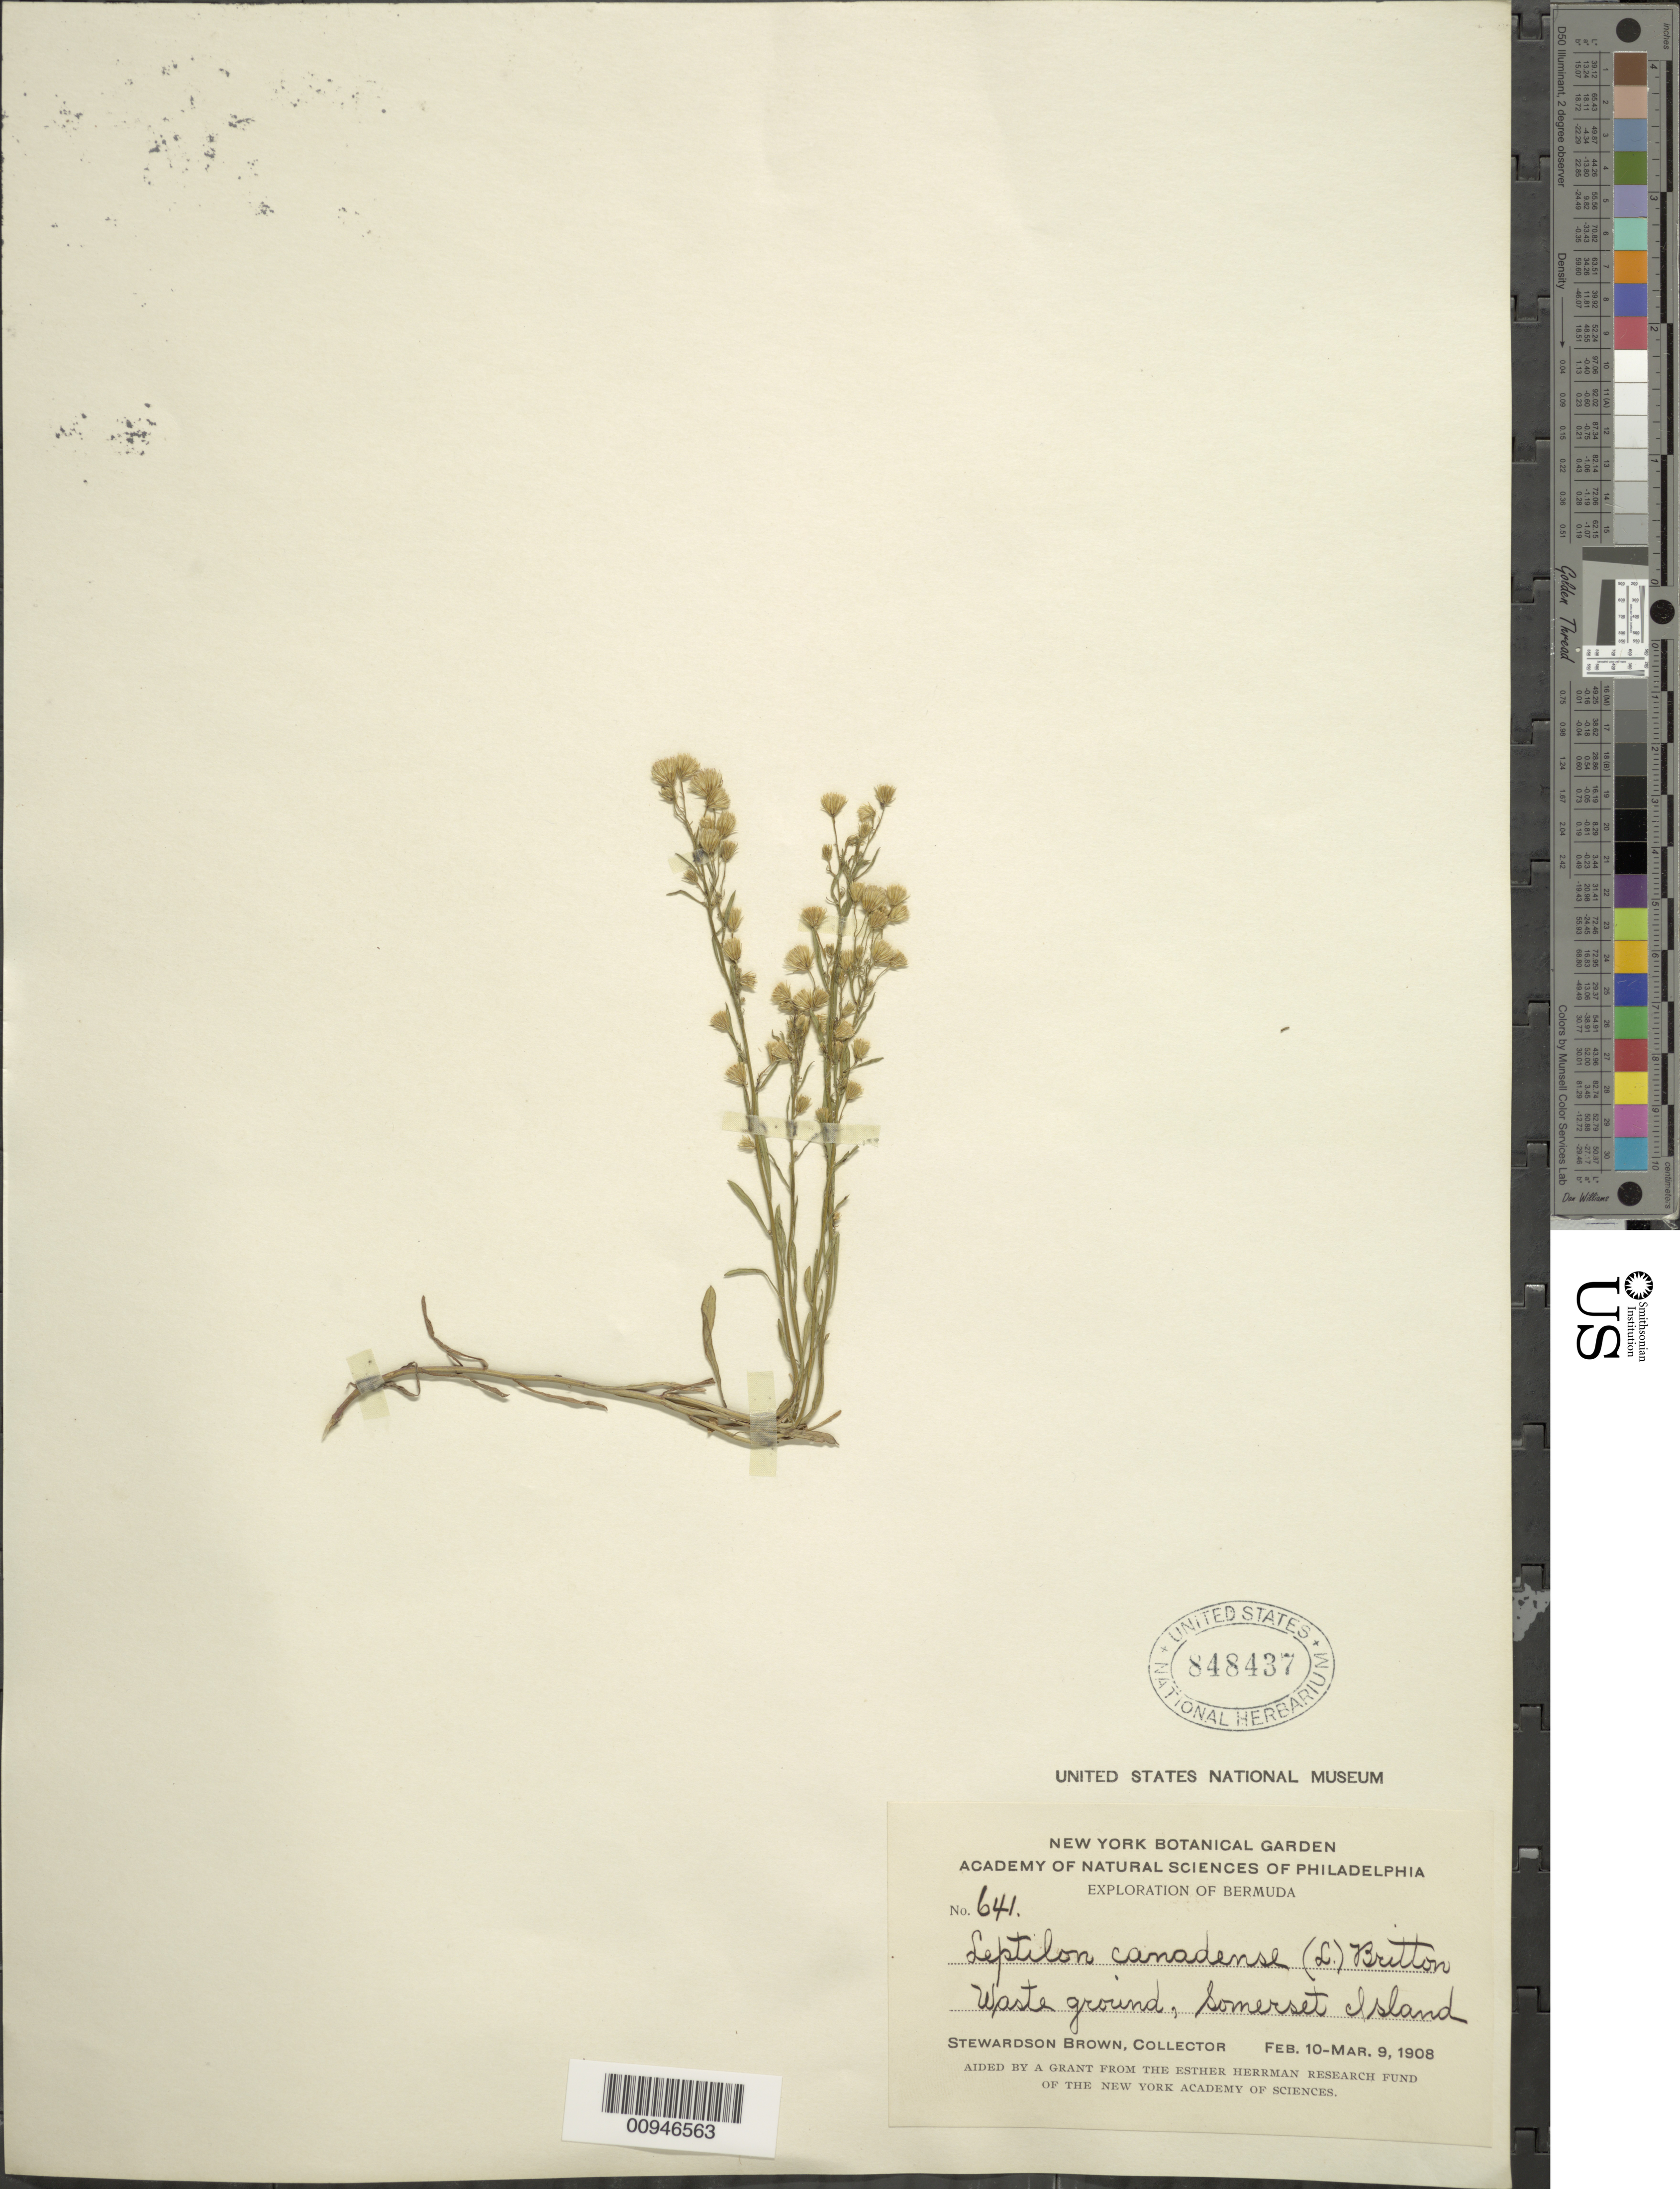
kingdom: Plantae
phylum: Tracheophyta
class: Magnoliopsida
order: Asterales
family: Asteraceae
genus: Conyza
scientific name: Conyza canadensis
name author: (L.) Cronq.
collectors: S. Brown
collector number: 641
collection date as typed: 10 Feb 1908 to 09 Mar 1908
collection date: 1908-02-10/1908-03-09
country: Bermuda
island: Somerset Island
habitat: Waste ground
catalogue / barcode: US 848437